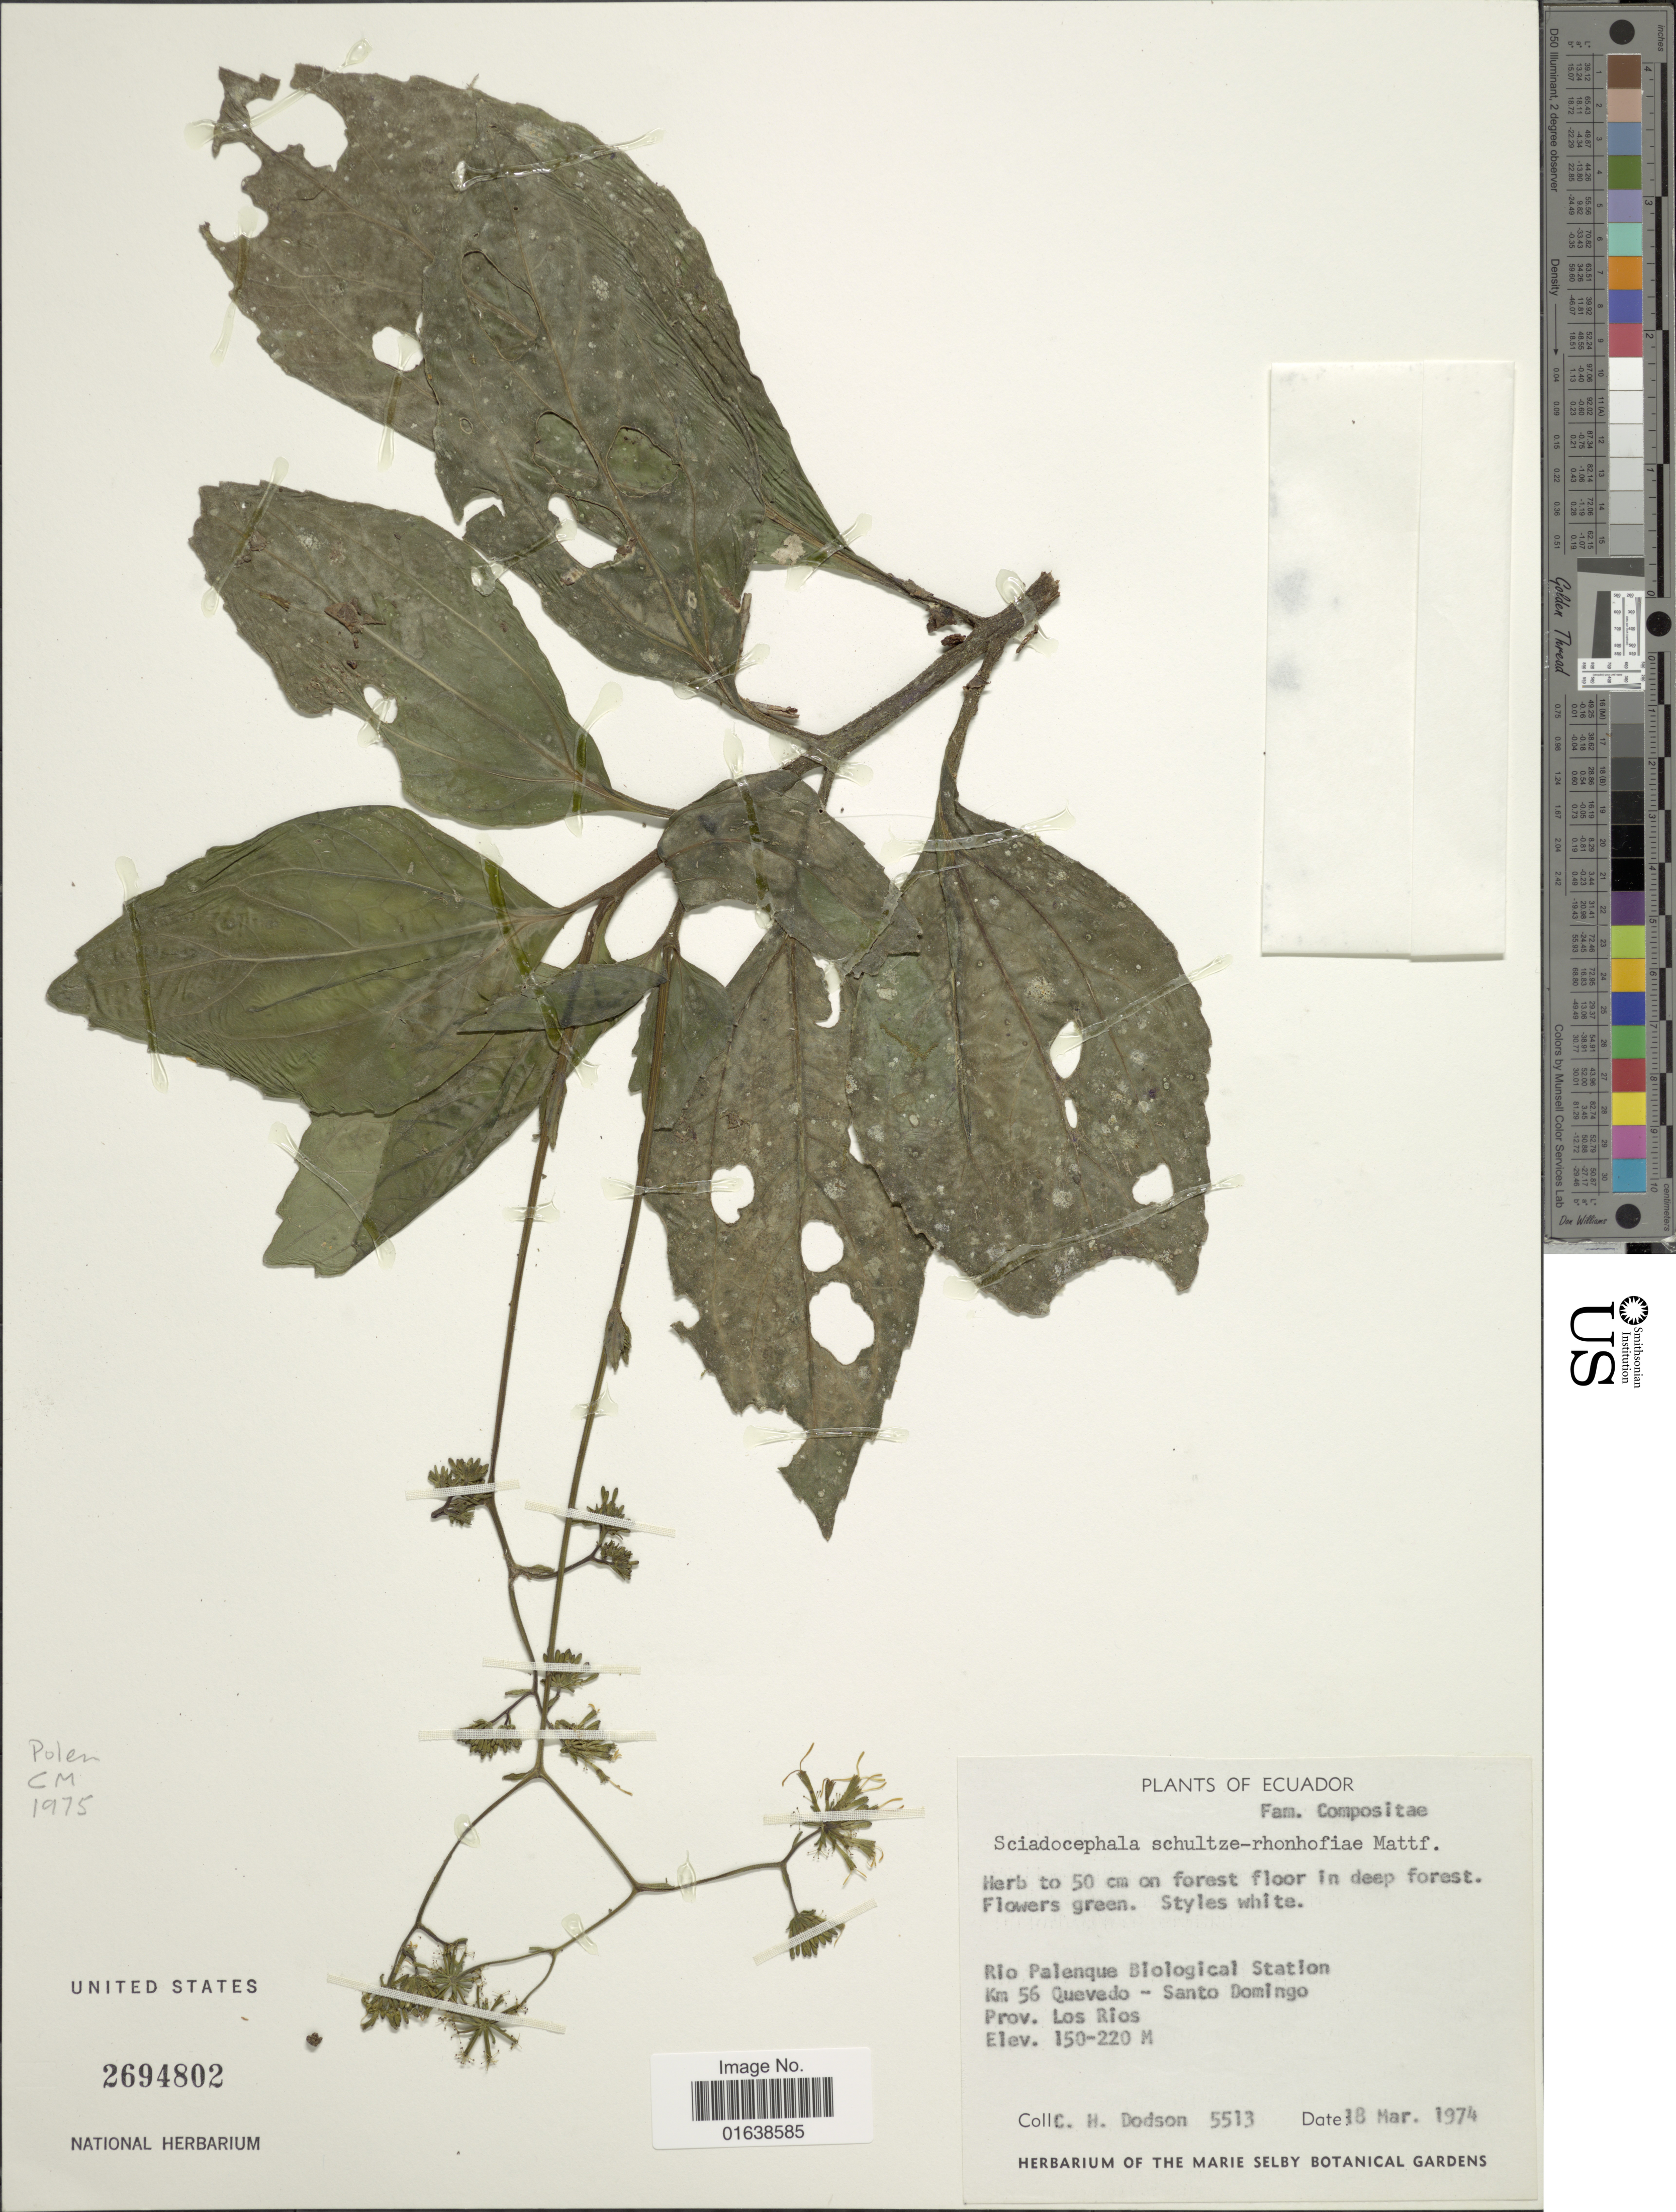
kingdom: Plantae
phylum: Tracheophyta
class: Magnoliopsida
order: Asterales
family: Asteraceae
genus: Sciadocephala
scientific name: Sciadocephala schultze-rhonhofiae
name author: Mattf. in Diels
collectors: C. H. Dodson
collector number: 5513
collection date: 1974-03-18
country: Ecuador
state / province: Los Ríos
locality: Ecuador. Rio Palenque Biological Station Km 56 Quevedo - Santo Domingo. Prov. Los Ríos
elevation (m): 150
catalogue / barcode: US 2694802